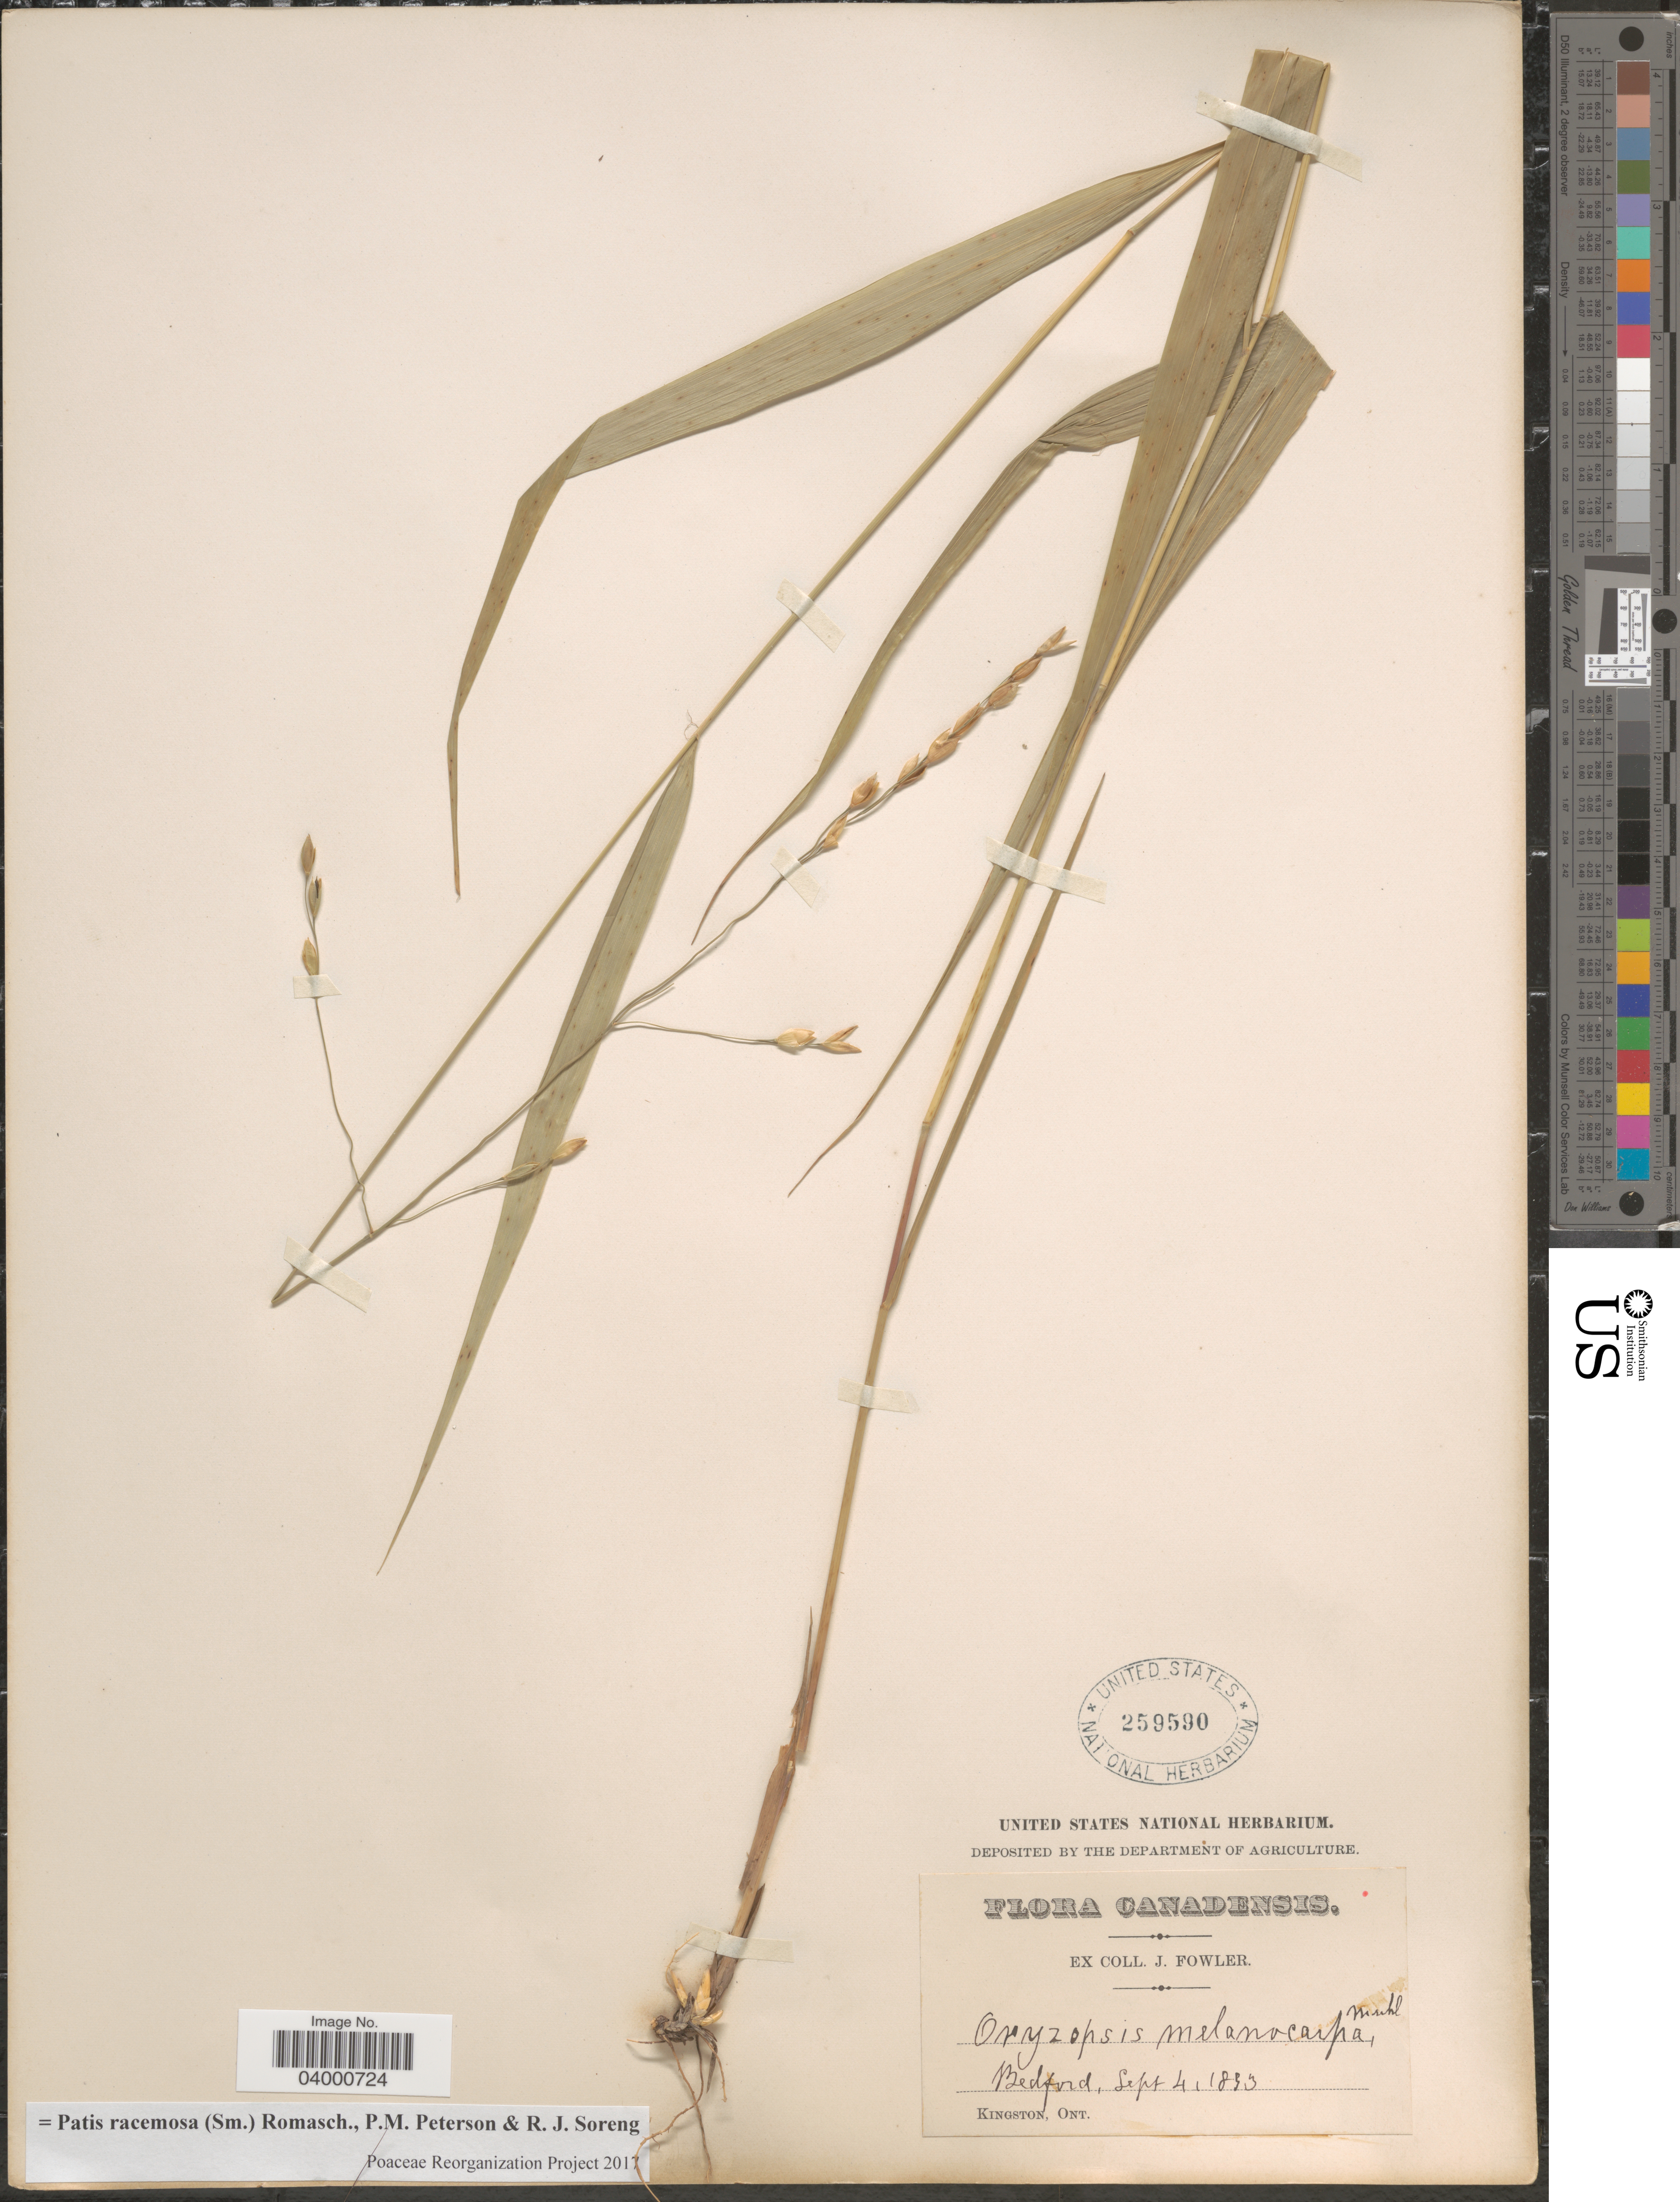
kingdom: Plantae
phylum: Tracheophyta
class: Liliopsida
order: Poales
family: Poaceae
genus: Patis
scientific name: Patis racemosa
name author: (Sm.) Romasch. et al.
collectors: J. Fowler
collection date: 1853-09-04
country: Canada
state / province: Ontario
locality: Bedford.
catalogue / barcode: US 259590